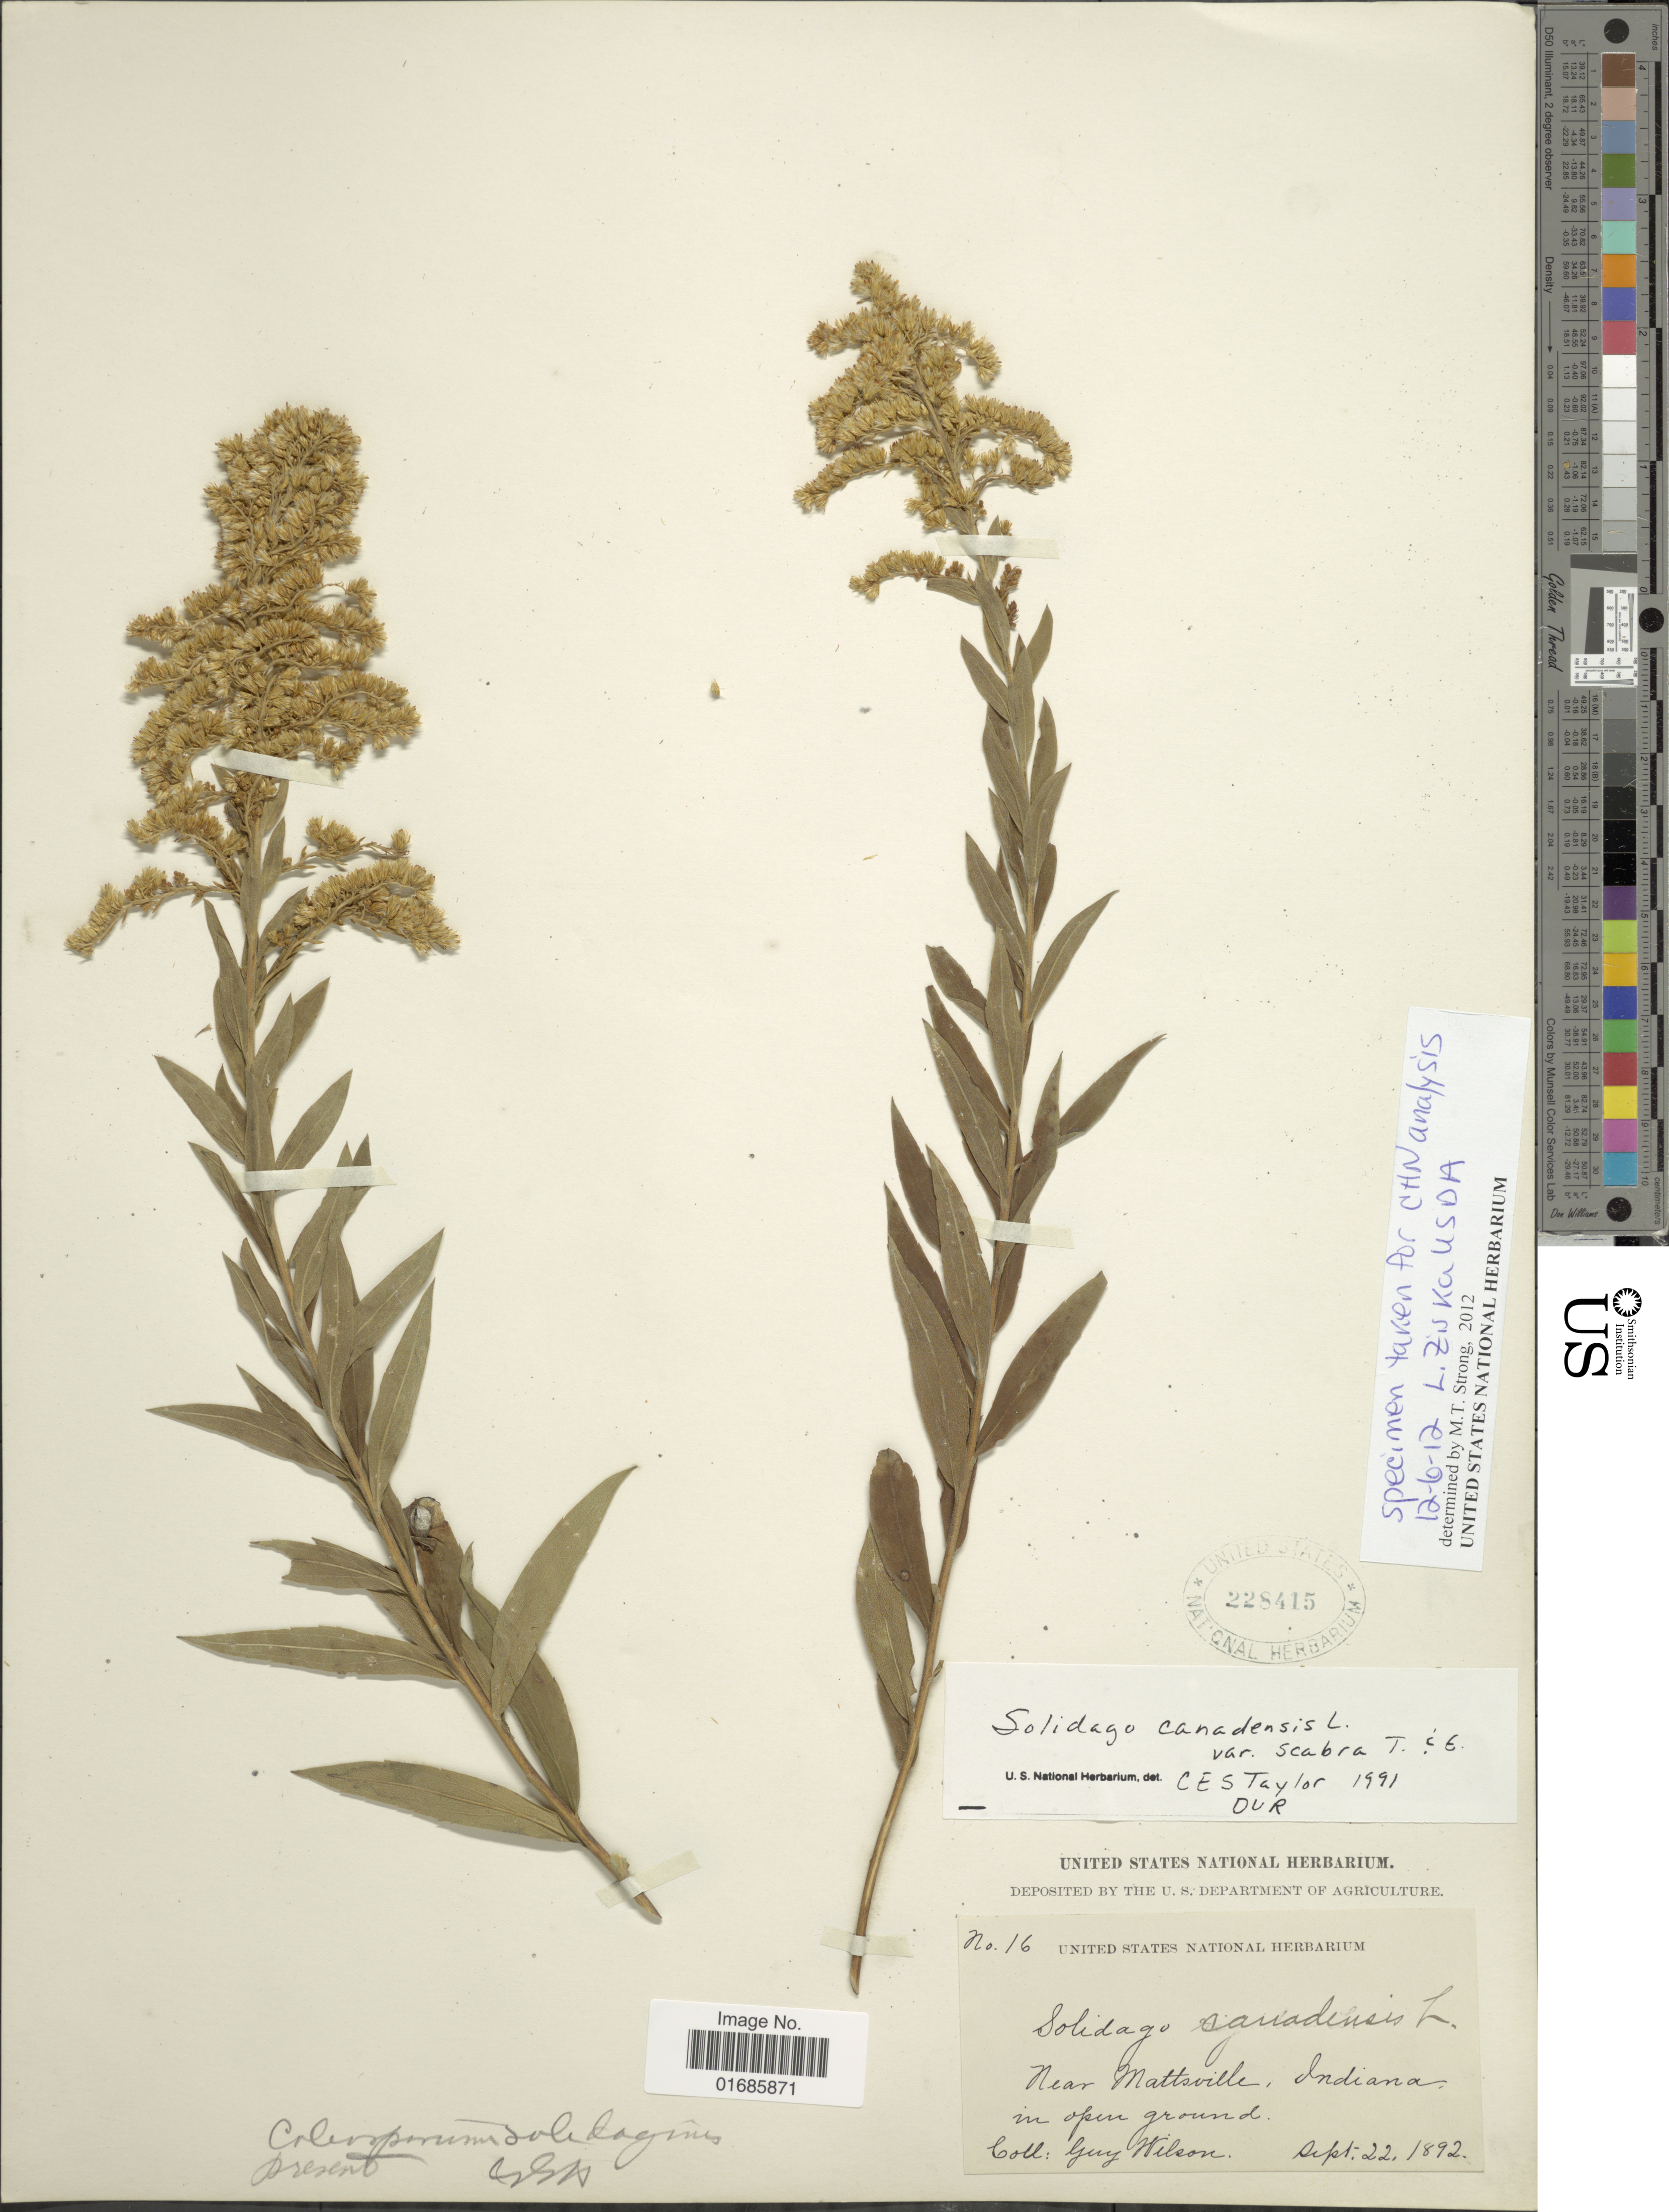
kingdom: Plantae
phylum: Tracheophyta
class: Magnoliopsida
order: Asterales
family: Asteraceae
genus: Solidago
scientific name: Solidago canadensis var. scabra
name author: (Muhl. ex Willd.) Torr. & A. Gray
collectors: G. Wilson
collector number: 16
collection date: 1892-09-22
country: United States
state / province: Indiana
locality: Near Mattsville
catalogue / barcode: US 228415